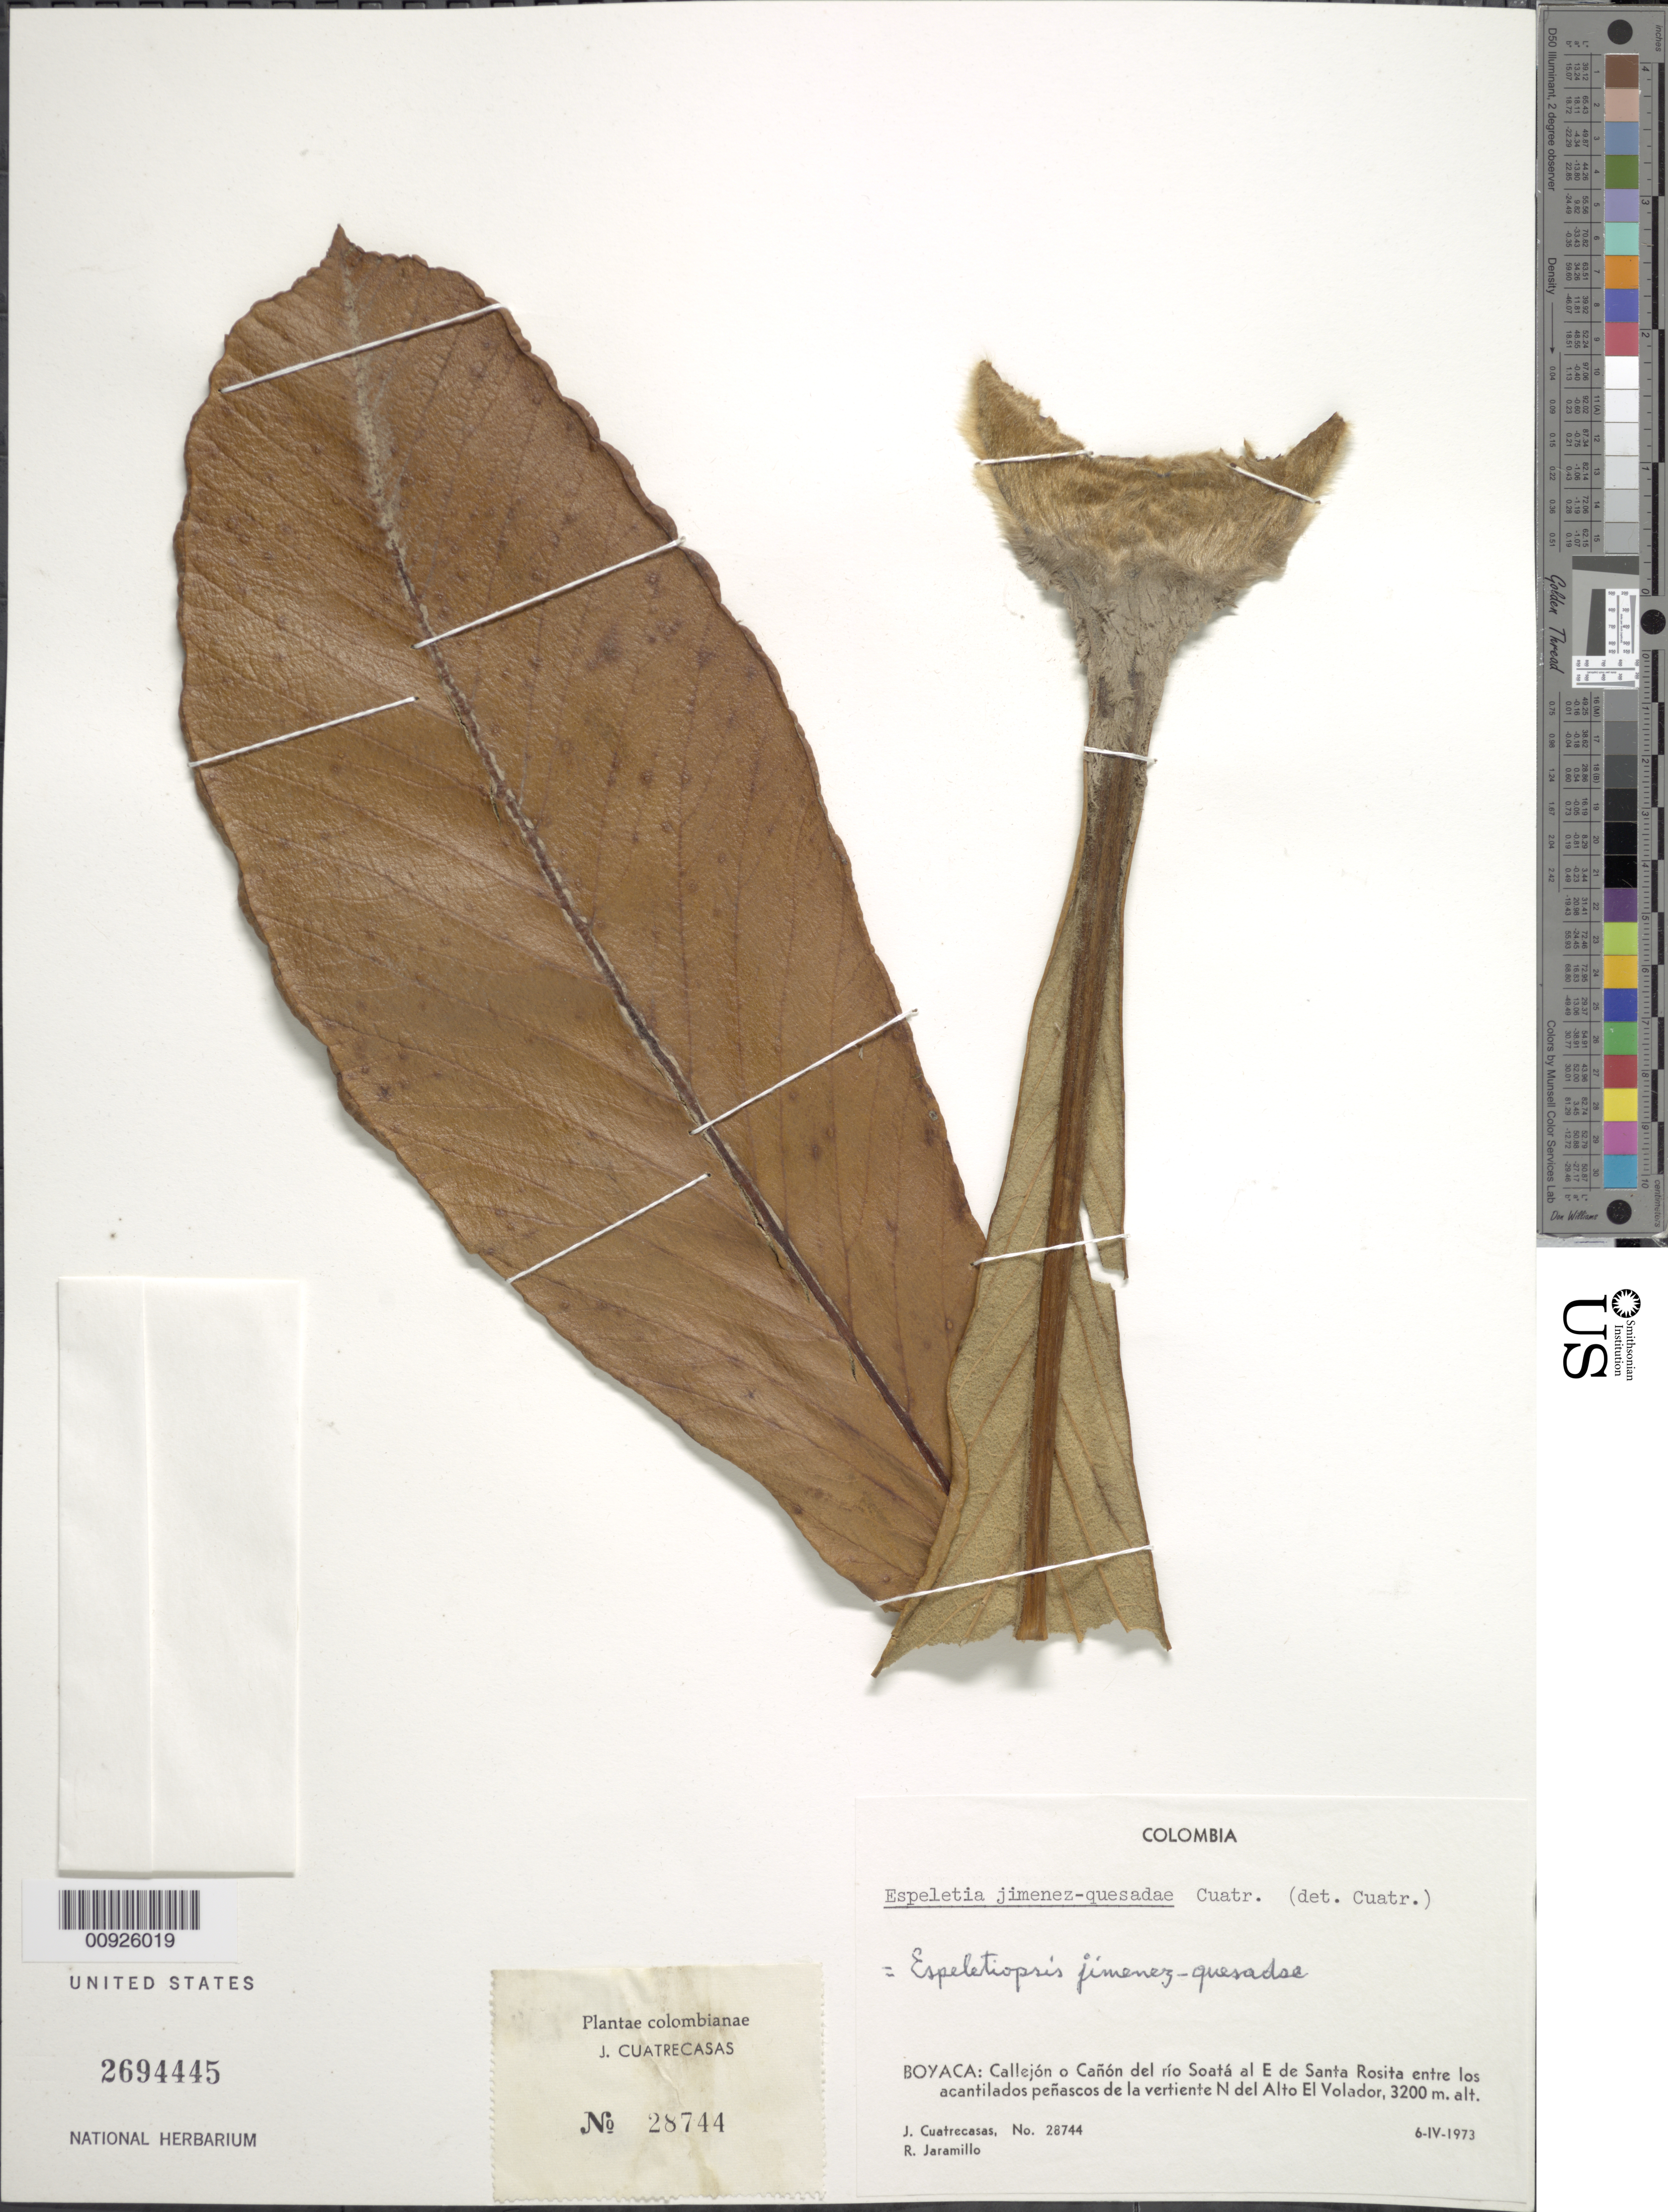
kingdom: Plantae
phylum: Tracheophyta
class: Magnoliopsida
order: Asterales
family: Asteraceae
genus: Espeletiopsis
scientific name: Espeletiopsis jimenez-quesadae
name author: (Cuatrec.) Cuatrec.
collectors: J. Cuatrecasas & R. Jaramillo M.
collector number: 28744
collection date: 1973-04-06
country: Colombia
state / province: Boyacá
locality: Boyacá: Callejon o Cañon del rio Soata al E de Santa Rosita entre los acantilados peñados de la vertiente N del Alto El Volador.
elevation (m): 3200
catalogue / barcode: US 2694445